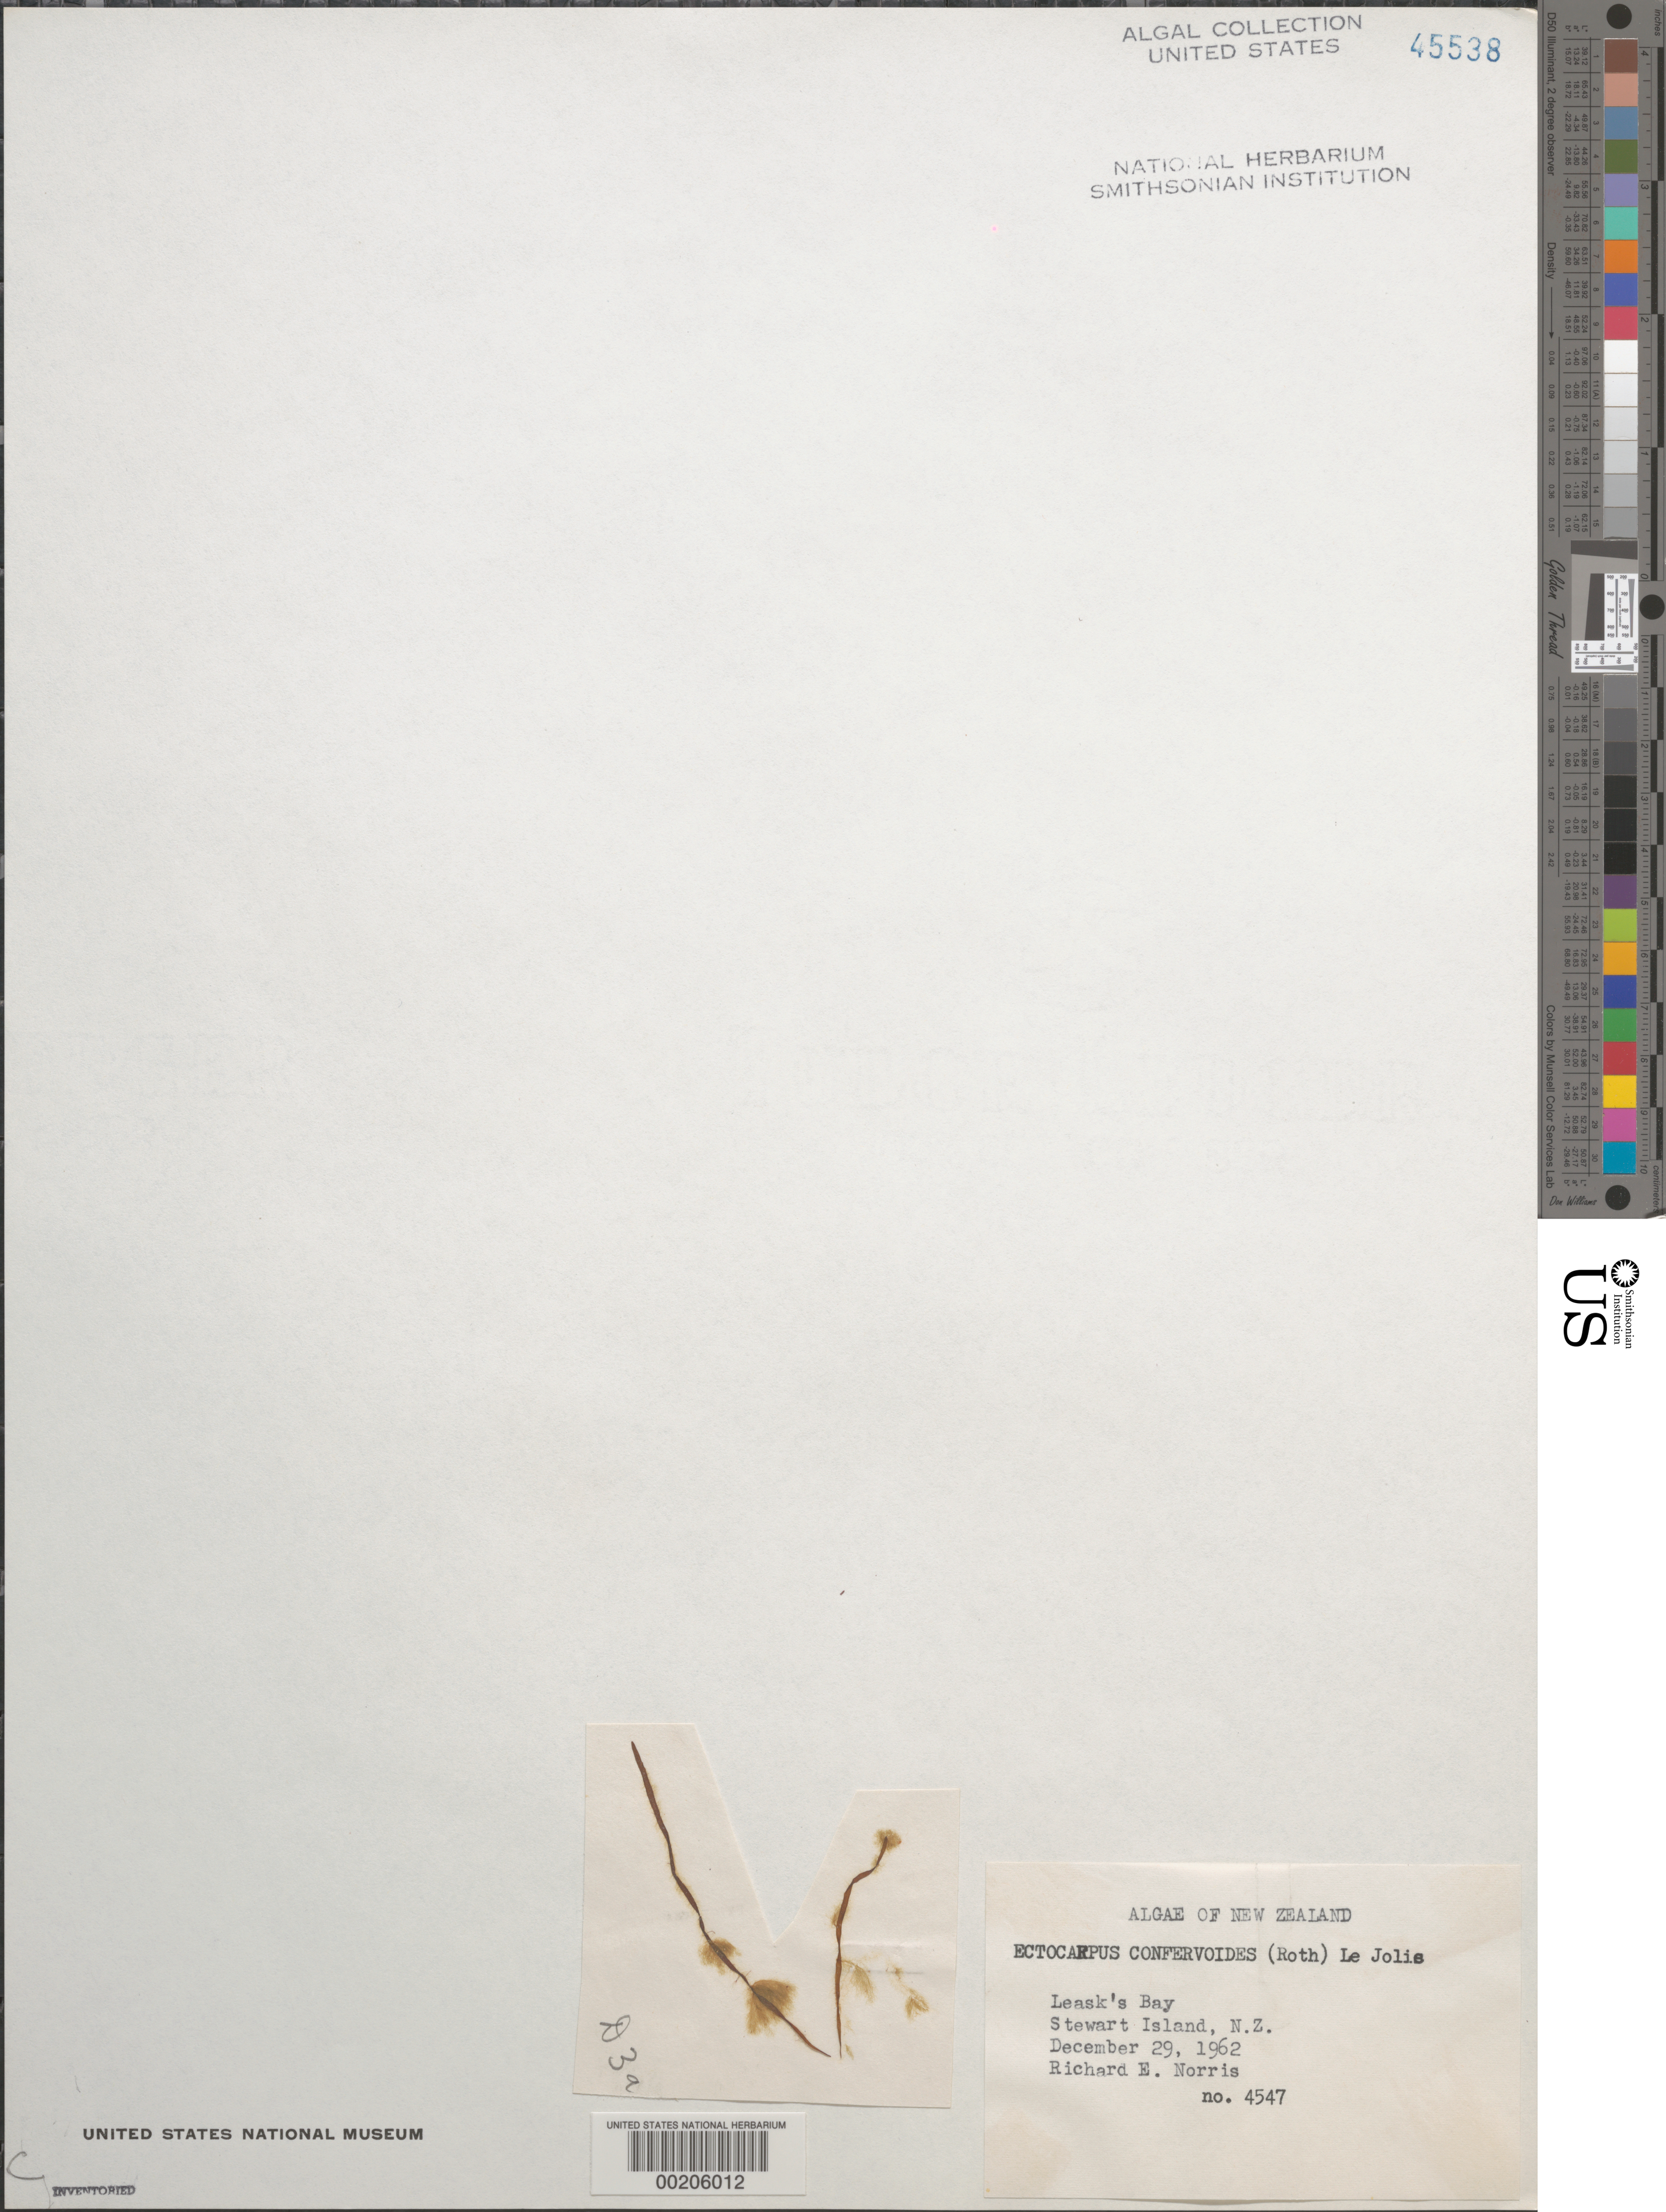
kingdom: Chromista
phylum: Ochrophyta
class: Phaeophyceae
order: Ectocarpales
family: Ectocarpaceae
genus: Ectocarpus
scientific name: Ectocarpus siliculosus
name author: (Dillwyn) Lyngbye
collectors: R. E. Norris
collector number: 4547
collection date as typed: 29 Dec 1962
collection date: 1962-12-29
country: New Zealand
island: Stewart Island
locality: Leask's Bay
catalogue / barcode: US 45538